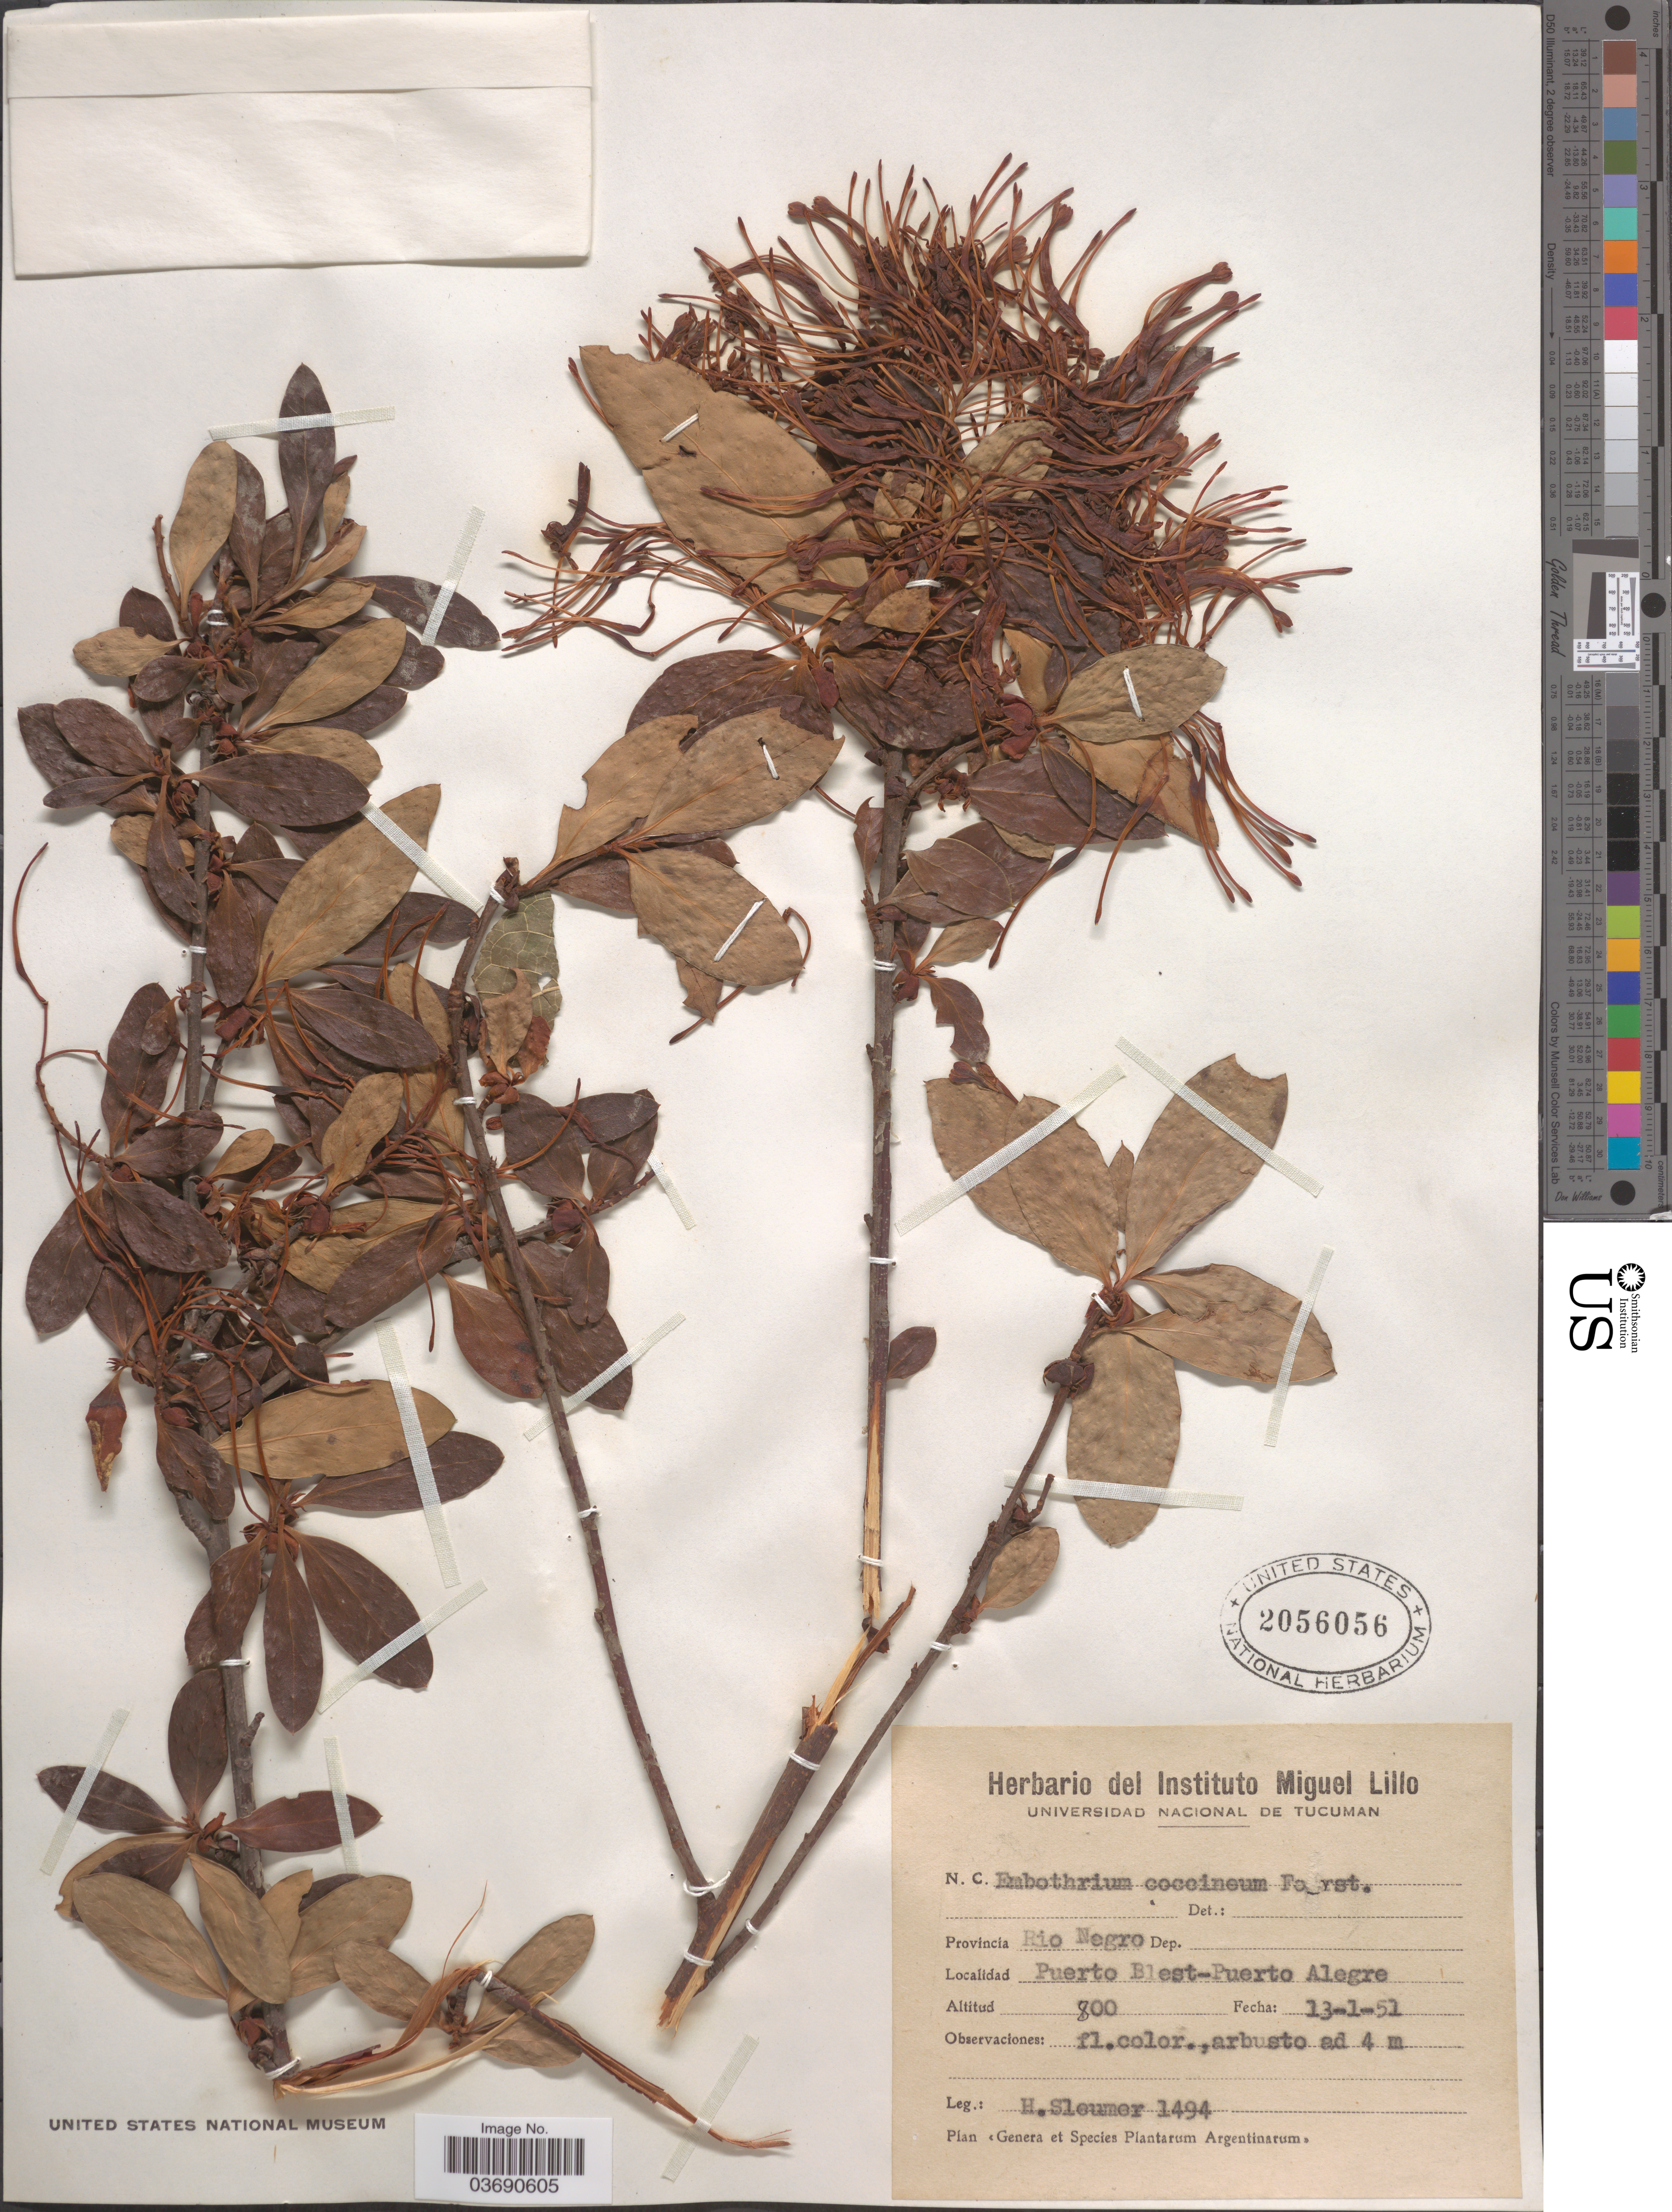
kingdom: Plantae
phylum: Tracheophyta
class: Magnoliopsida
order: Proteales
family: Proteaceae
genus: Embothrium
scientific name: Embothrium coccineum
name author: J.R. Forst. & G. Forst.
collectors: H. O. Sleumer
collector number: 1494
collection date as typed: Transcribed d/m/y: 13/1/51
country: Argentina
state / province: Rio Negro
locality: Puerto Blest-Puerto Alegre.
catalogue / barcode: US 2056056